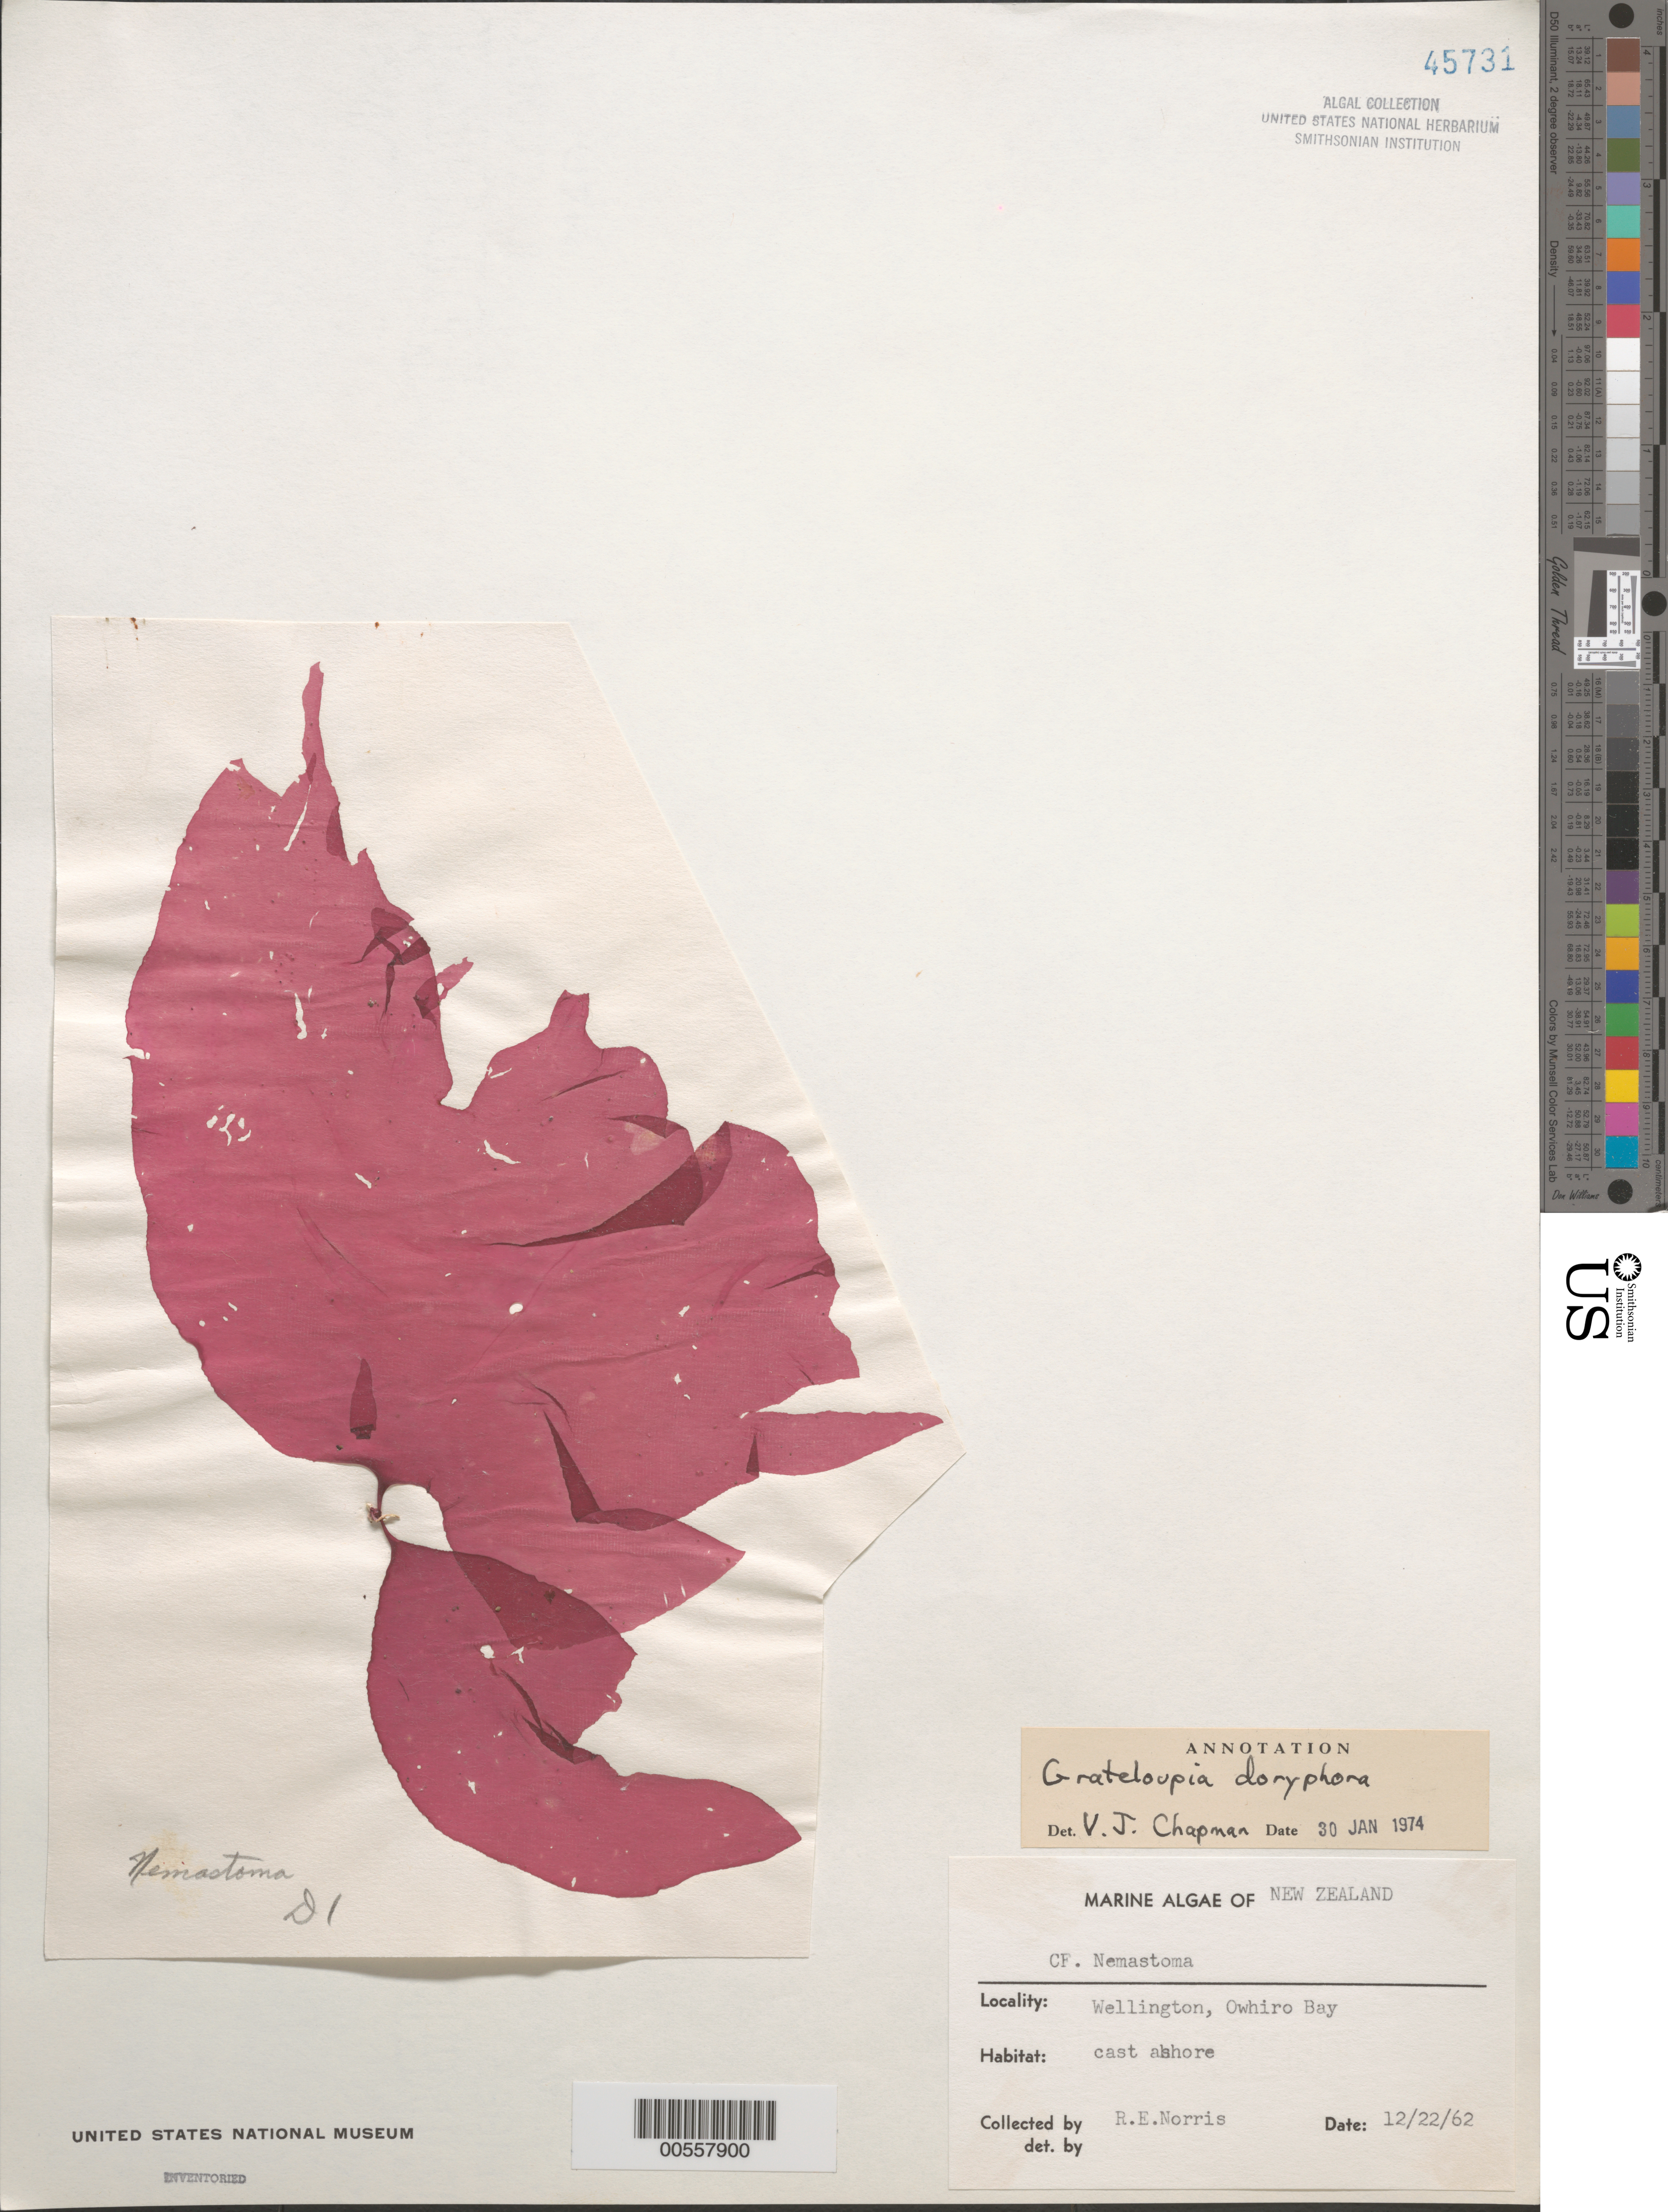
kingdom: Plantae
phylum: Rhodophyta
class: Florideophyceae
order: Halymeniales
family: Halymeniaceae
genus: Grateloupia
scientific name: Grateloupia doryphora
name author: (Mont.) Howe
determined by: Chapman, V. J.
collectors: R. E. Norris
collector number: D1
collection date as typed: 22 Dec 1962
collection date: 1962-12-22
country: New Zealand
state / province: Wellington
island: North Island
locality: Wellington, Owhiro Bay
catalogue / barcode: US 45731